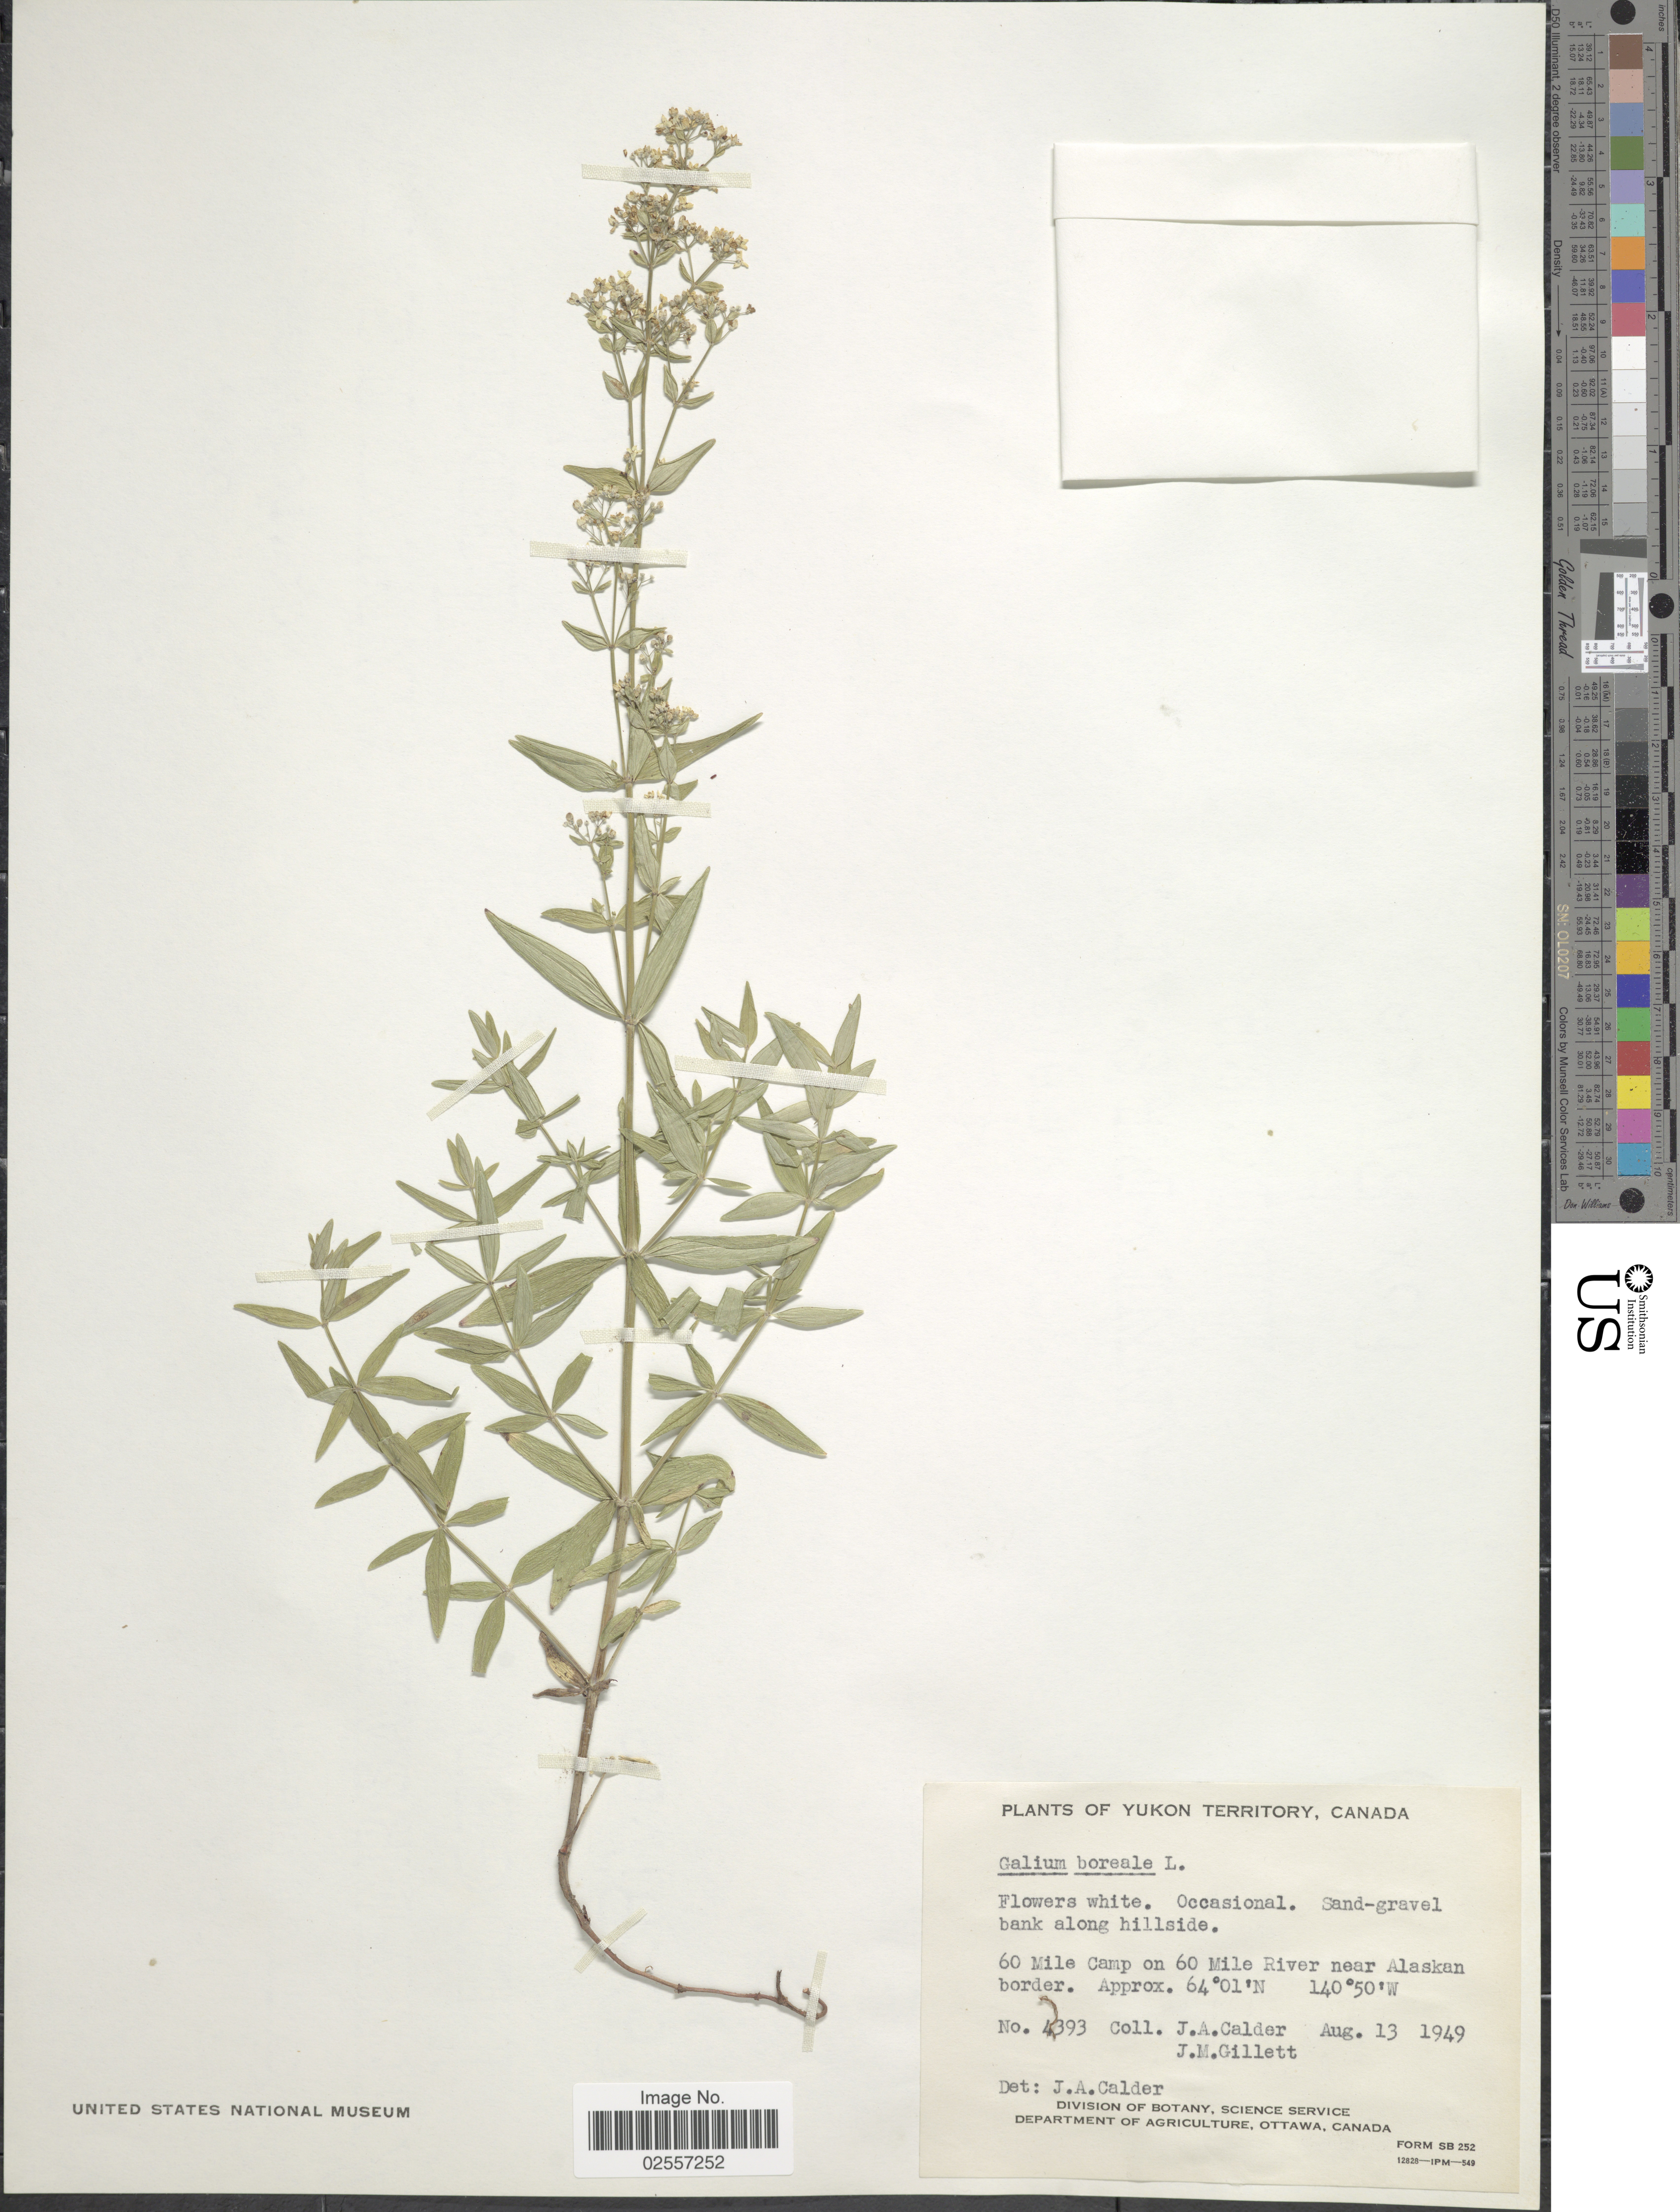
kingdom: Plantae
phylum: Tracheophyta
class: Magnoliopsida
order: Gentianales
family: Rubiaceae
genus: Galium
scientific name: Galium boreale L.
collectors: J. A. Calder & J. M. Gillett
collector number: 4393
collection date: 1949-08-13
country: Canada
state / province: Yukon Territory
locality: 60 Mile Camp on 60 Mile River near Alaskan border